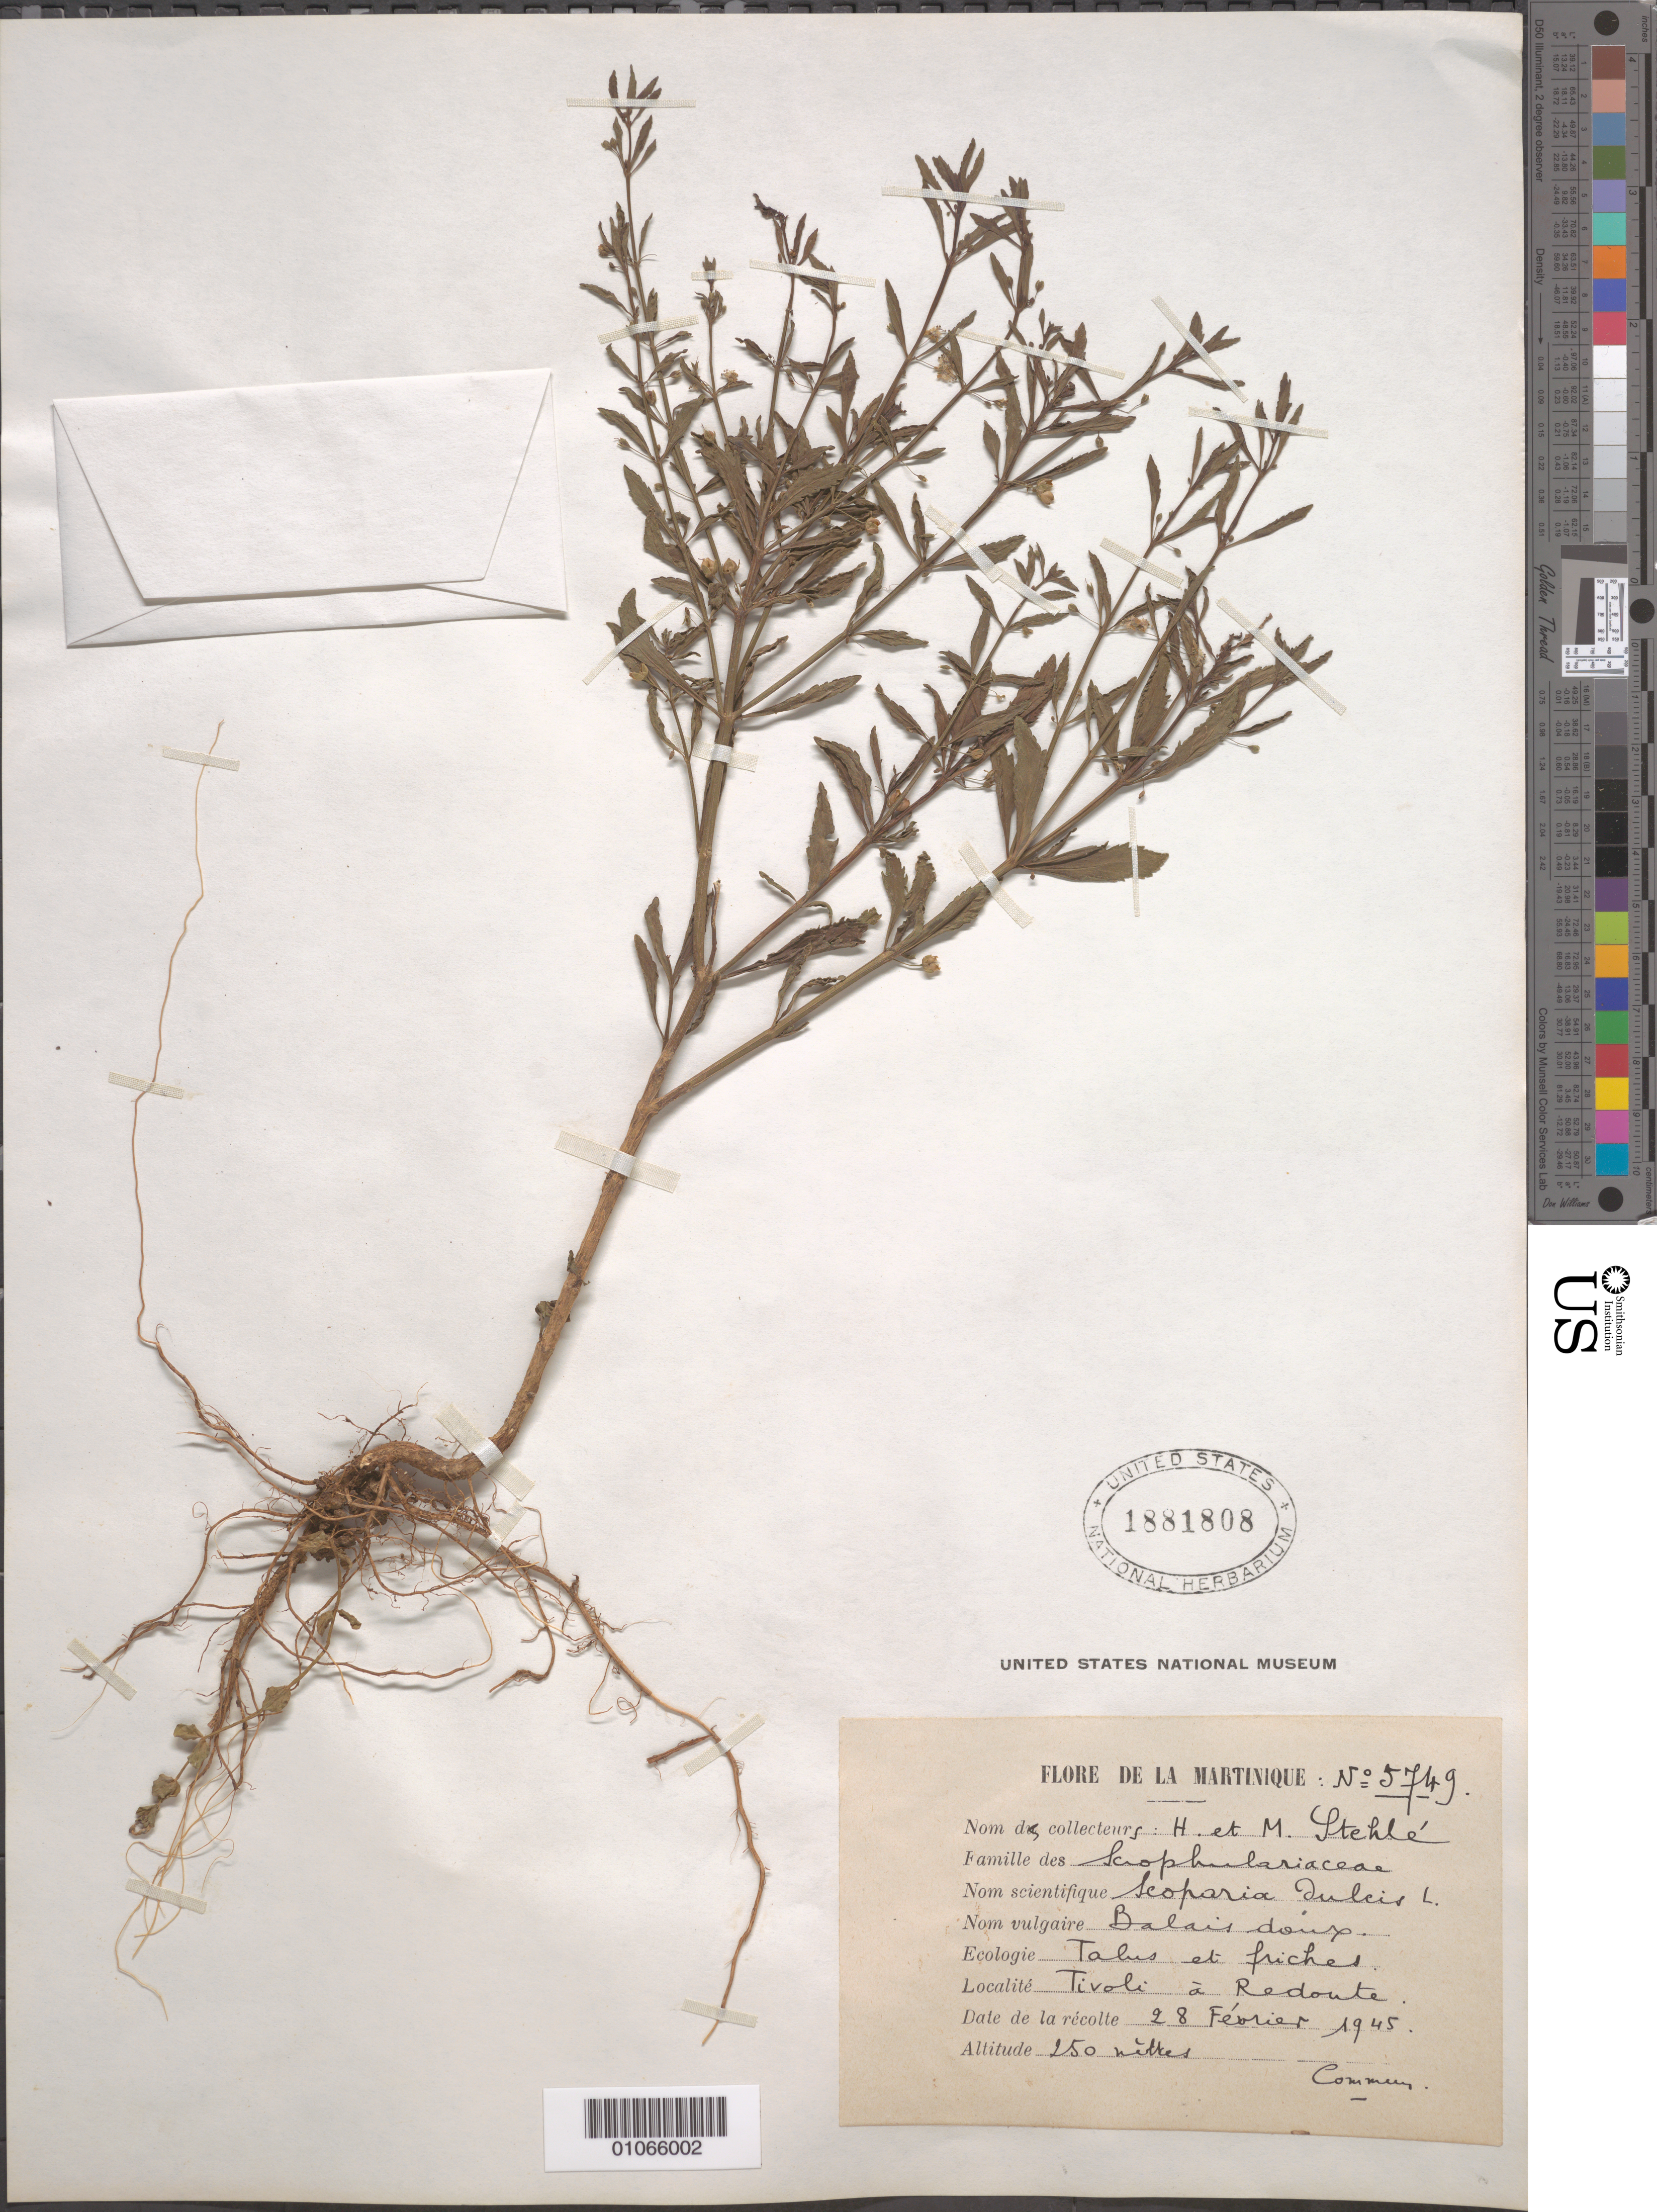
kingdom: Plantae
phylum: Tracheophyta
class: Magnoliopsida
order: Lamiales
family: Plantaginaceae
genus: Scoparia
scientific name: Scoparia dulcis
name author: L.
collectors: H. Stehlé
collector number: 5749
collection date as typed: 28 Feb 1945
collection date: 1945-02-28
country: Grenada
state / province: Saint Andrew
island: Grenada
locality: Tivoli and Redoute. Slopes and fallow land.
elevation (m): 250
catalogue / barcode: US 1881808